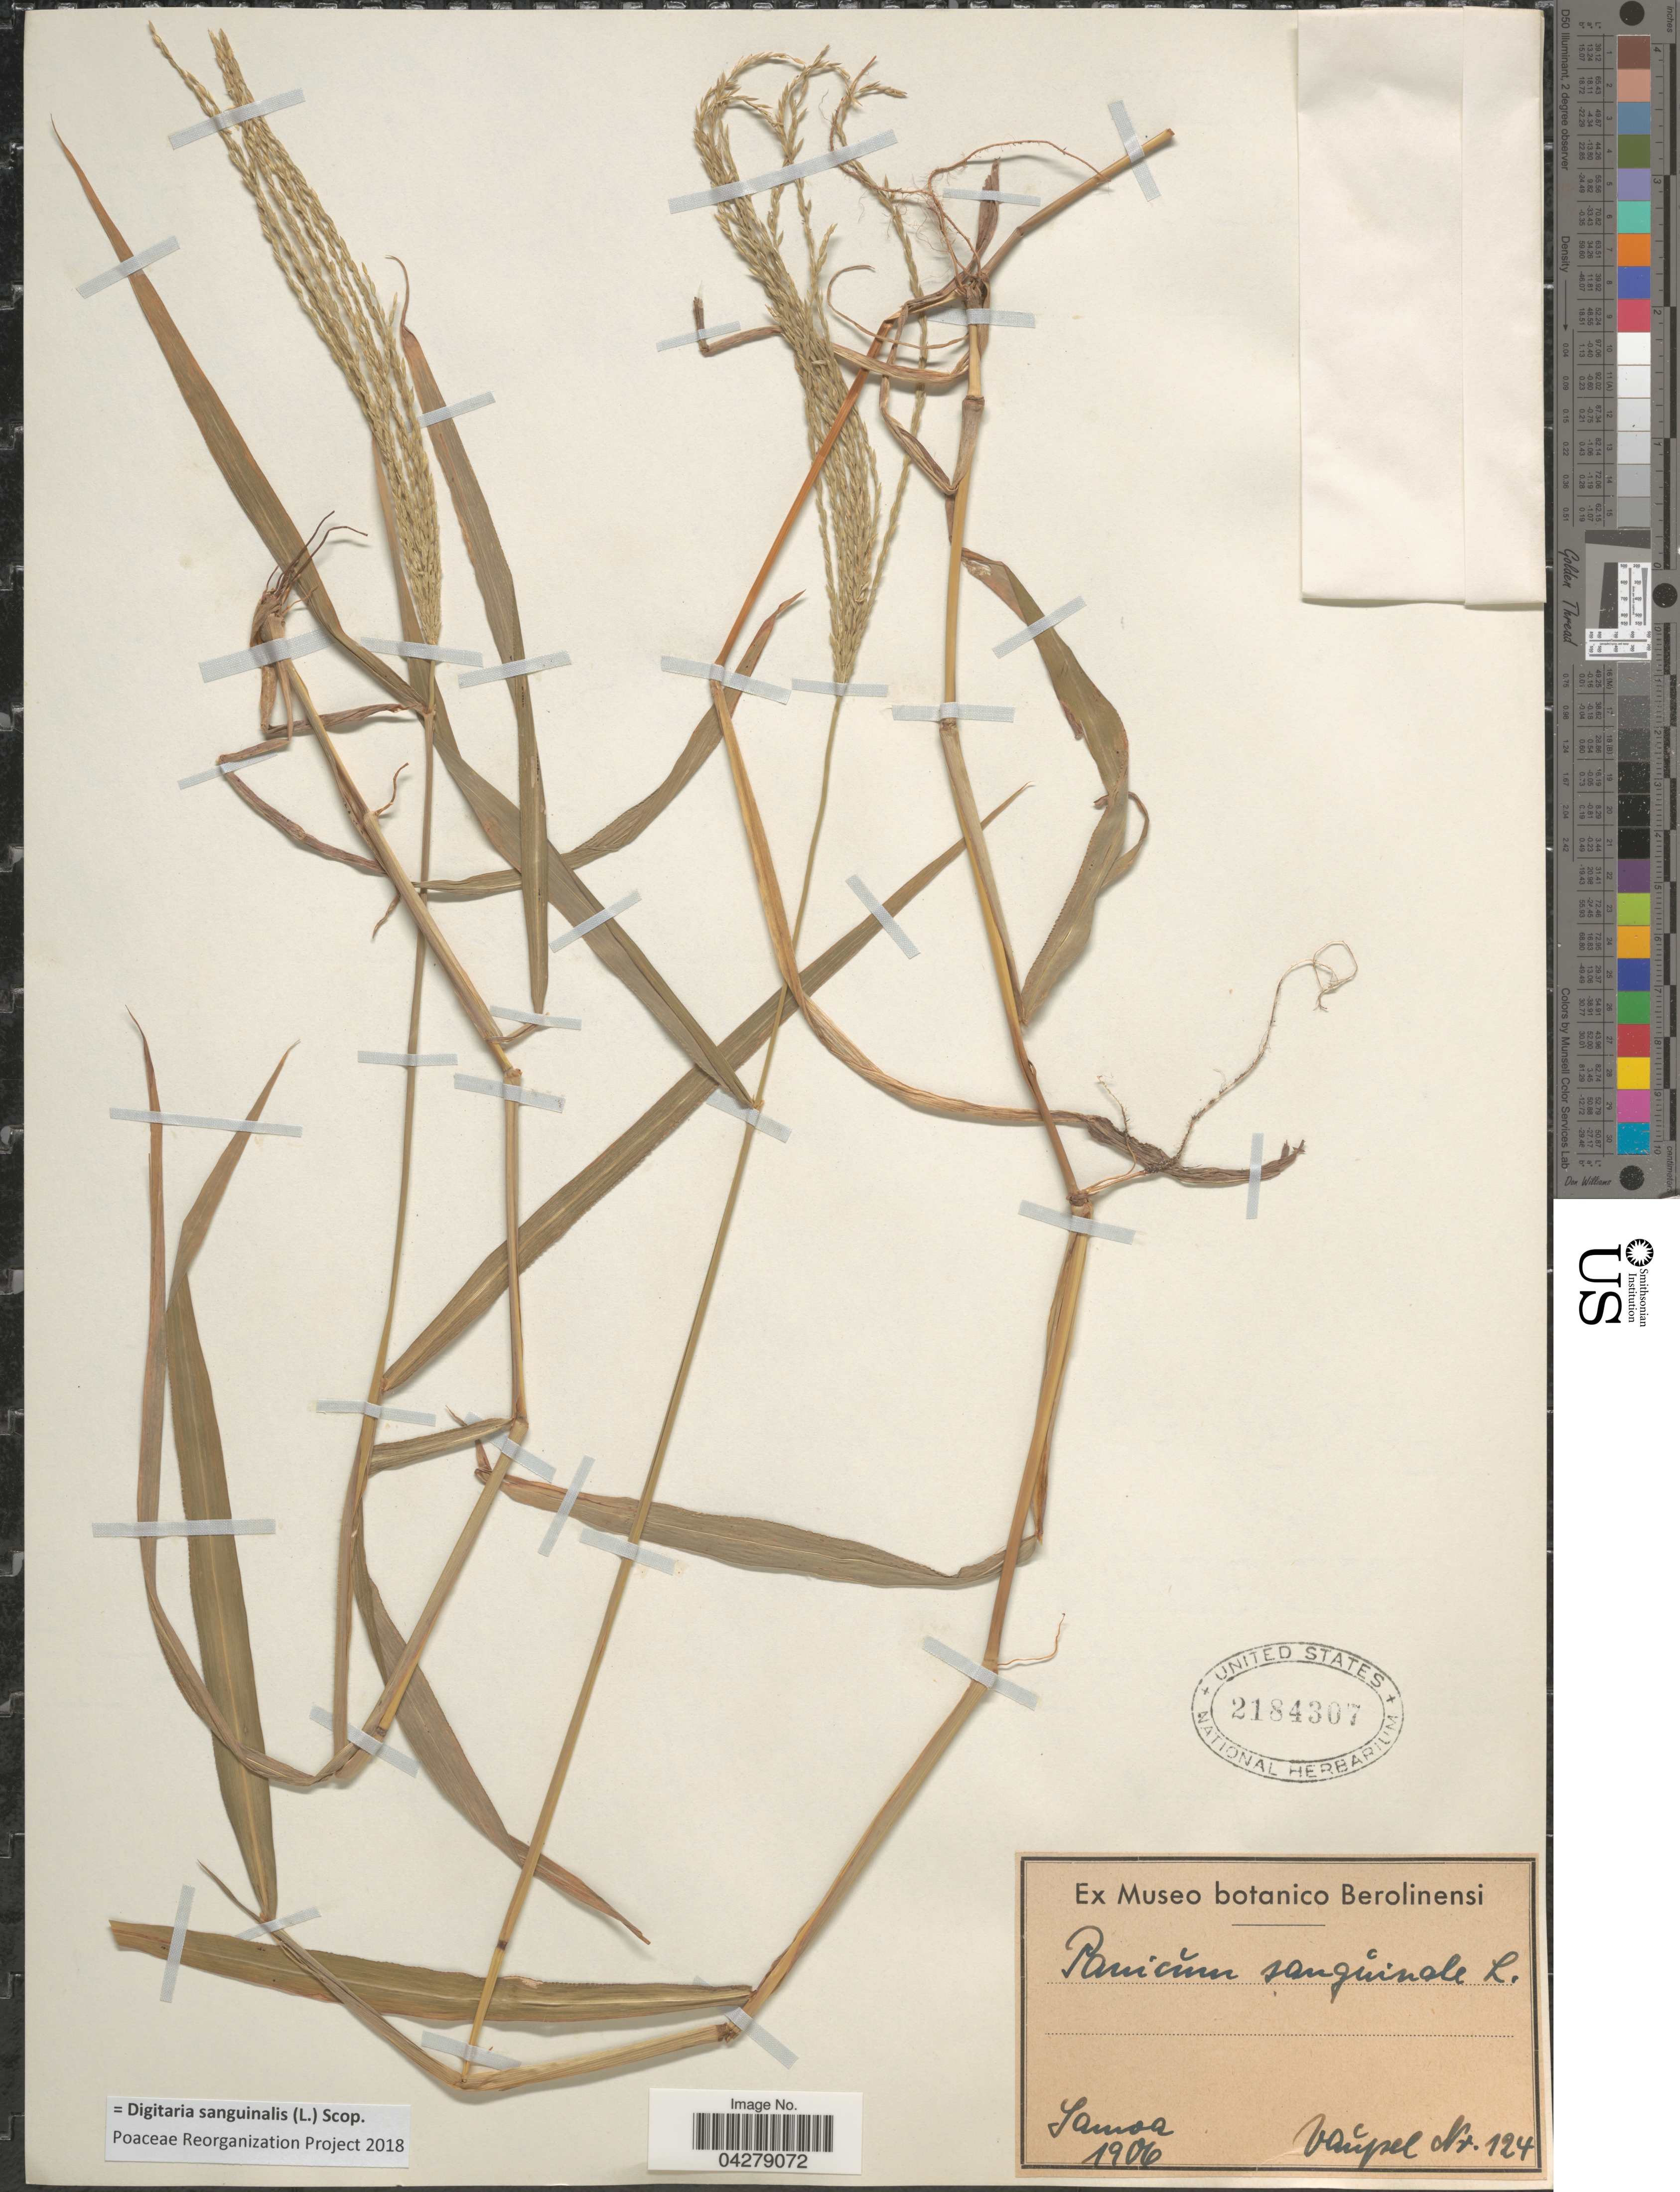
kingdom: Plantae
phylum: Tracheophyta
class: Liliopsida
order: Poales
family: Poaceae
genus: Digitaria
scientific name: Digitaria sanguinalis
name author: (L.) Scop.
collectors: Vaupel, --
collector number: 124?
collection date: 1906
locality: Samoa.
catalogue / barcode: US 2184307